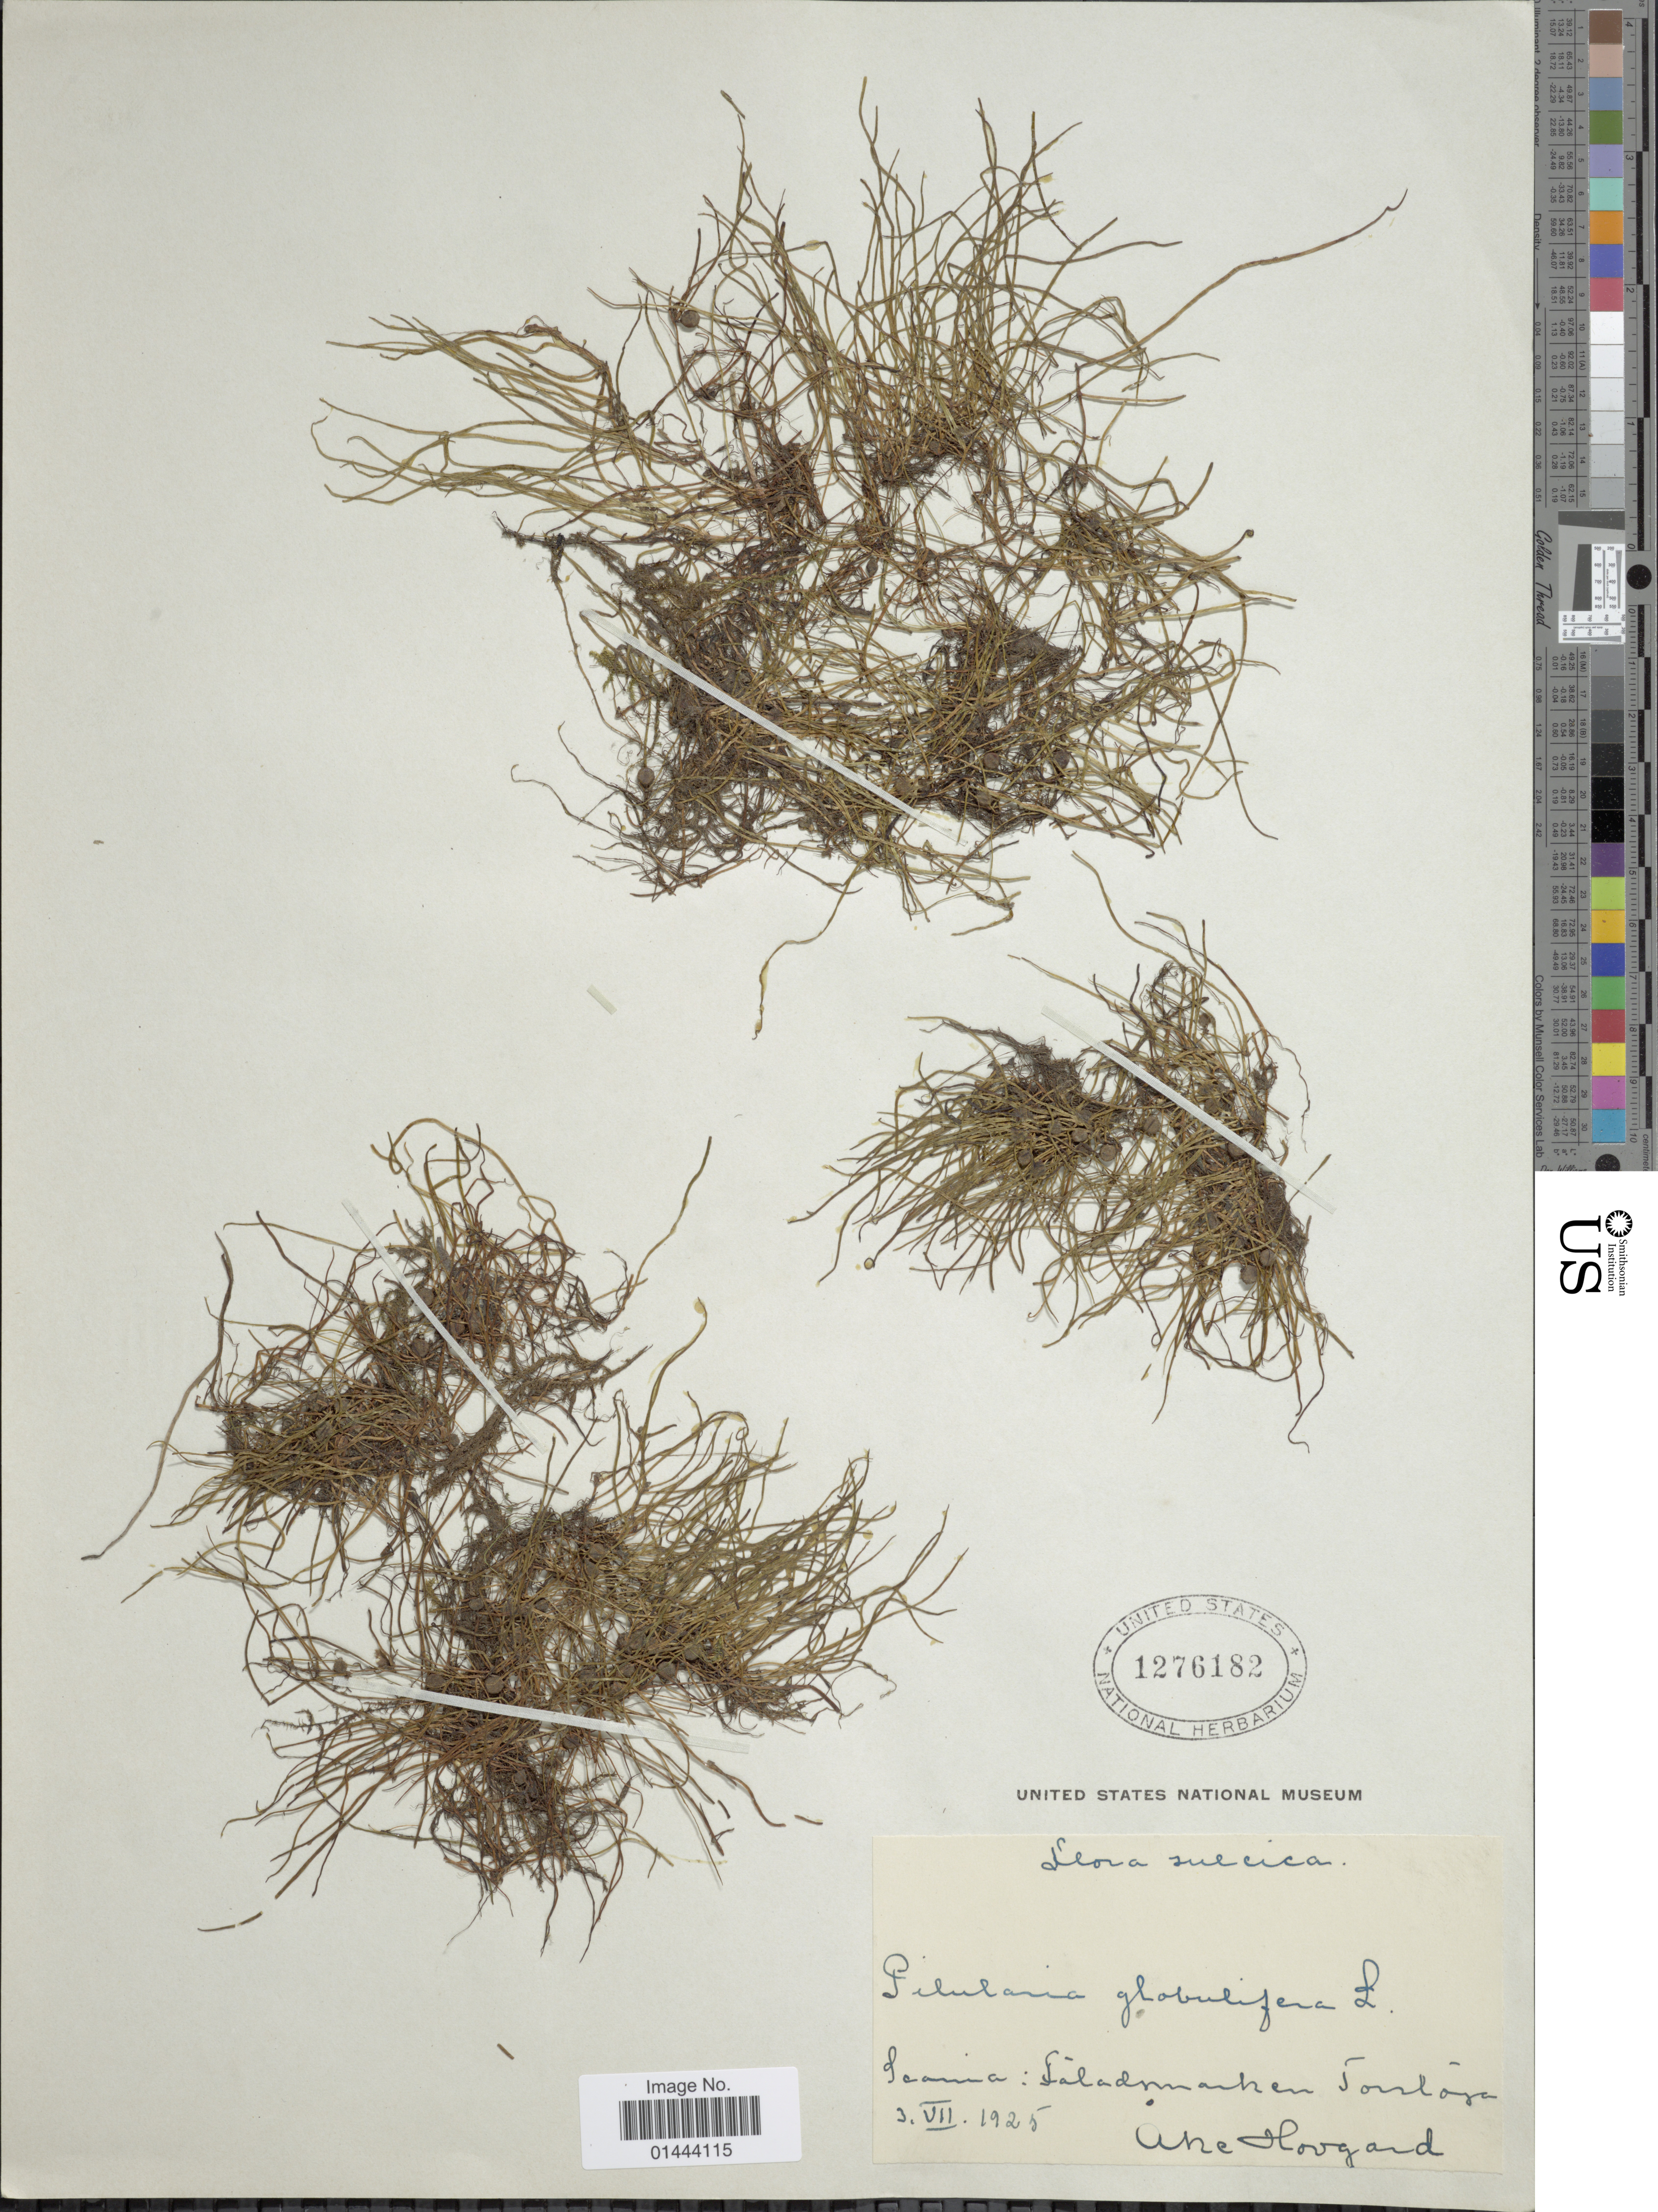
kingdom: Plantae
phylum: Tracheophyta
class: Polypodiopsida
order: Salviniales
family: Marsileaceae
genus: Pilularia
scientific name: Pilularia globulifera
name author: L.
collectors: A. Hovgard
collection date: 1925-07-03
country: Sweden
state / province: Skåne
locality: Saladmarken Förlösa [interpreted]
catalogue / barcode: US 1276182